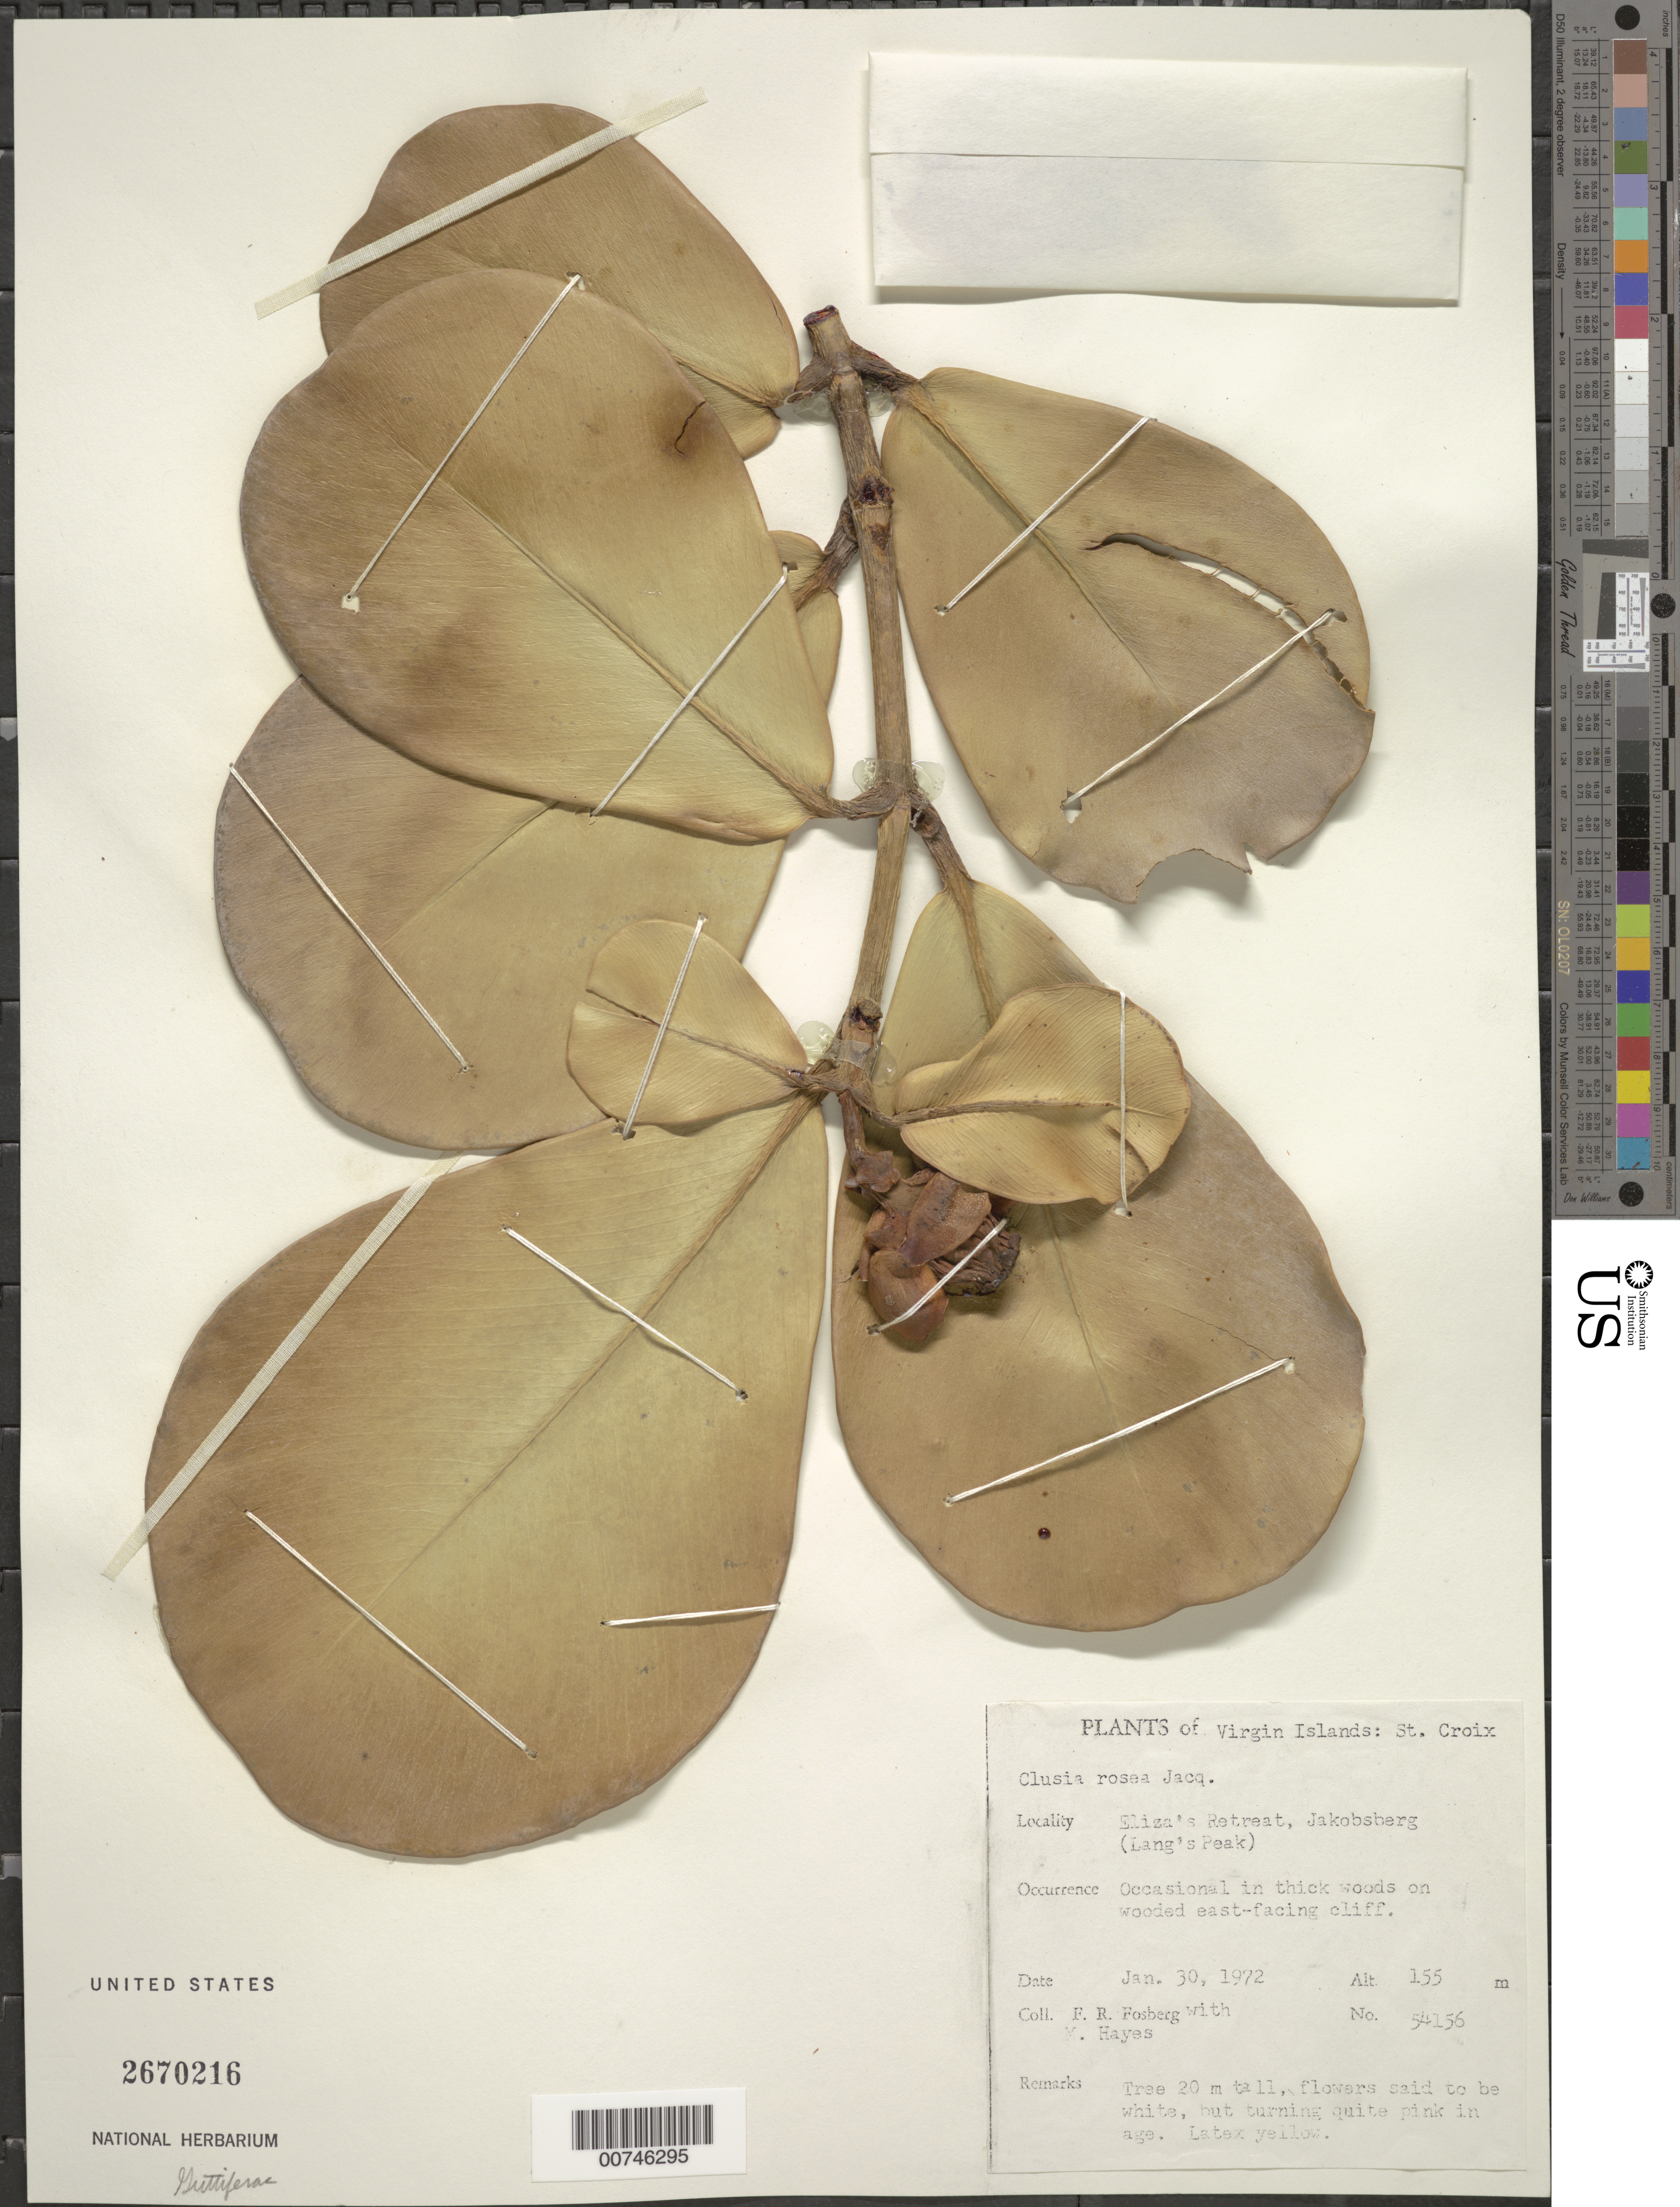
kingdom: Plantae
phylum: Tracheophyta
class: Magnoliopsida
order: Malpighiales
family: Clusiaceae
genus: Clusia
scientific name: Clusia rosea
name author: Jacq.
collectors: F. R. Fosberg & M. Hayes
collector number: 54156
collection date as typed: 30 Jan 1972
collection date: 1972-01-30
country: U.S. Virgin Islands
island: St. Croix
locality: Eliza's Retreat, Jakobsberg (Lang's Peak)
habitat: Ocassional in thick woods on wooded east-facing cliff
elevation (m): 155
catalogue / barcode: US 2670216